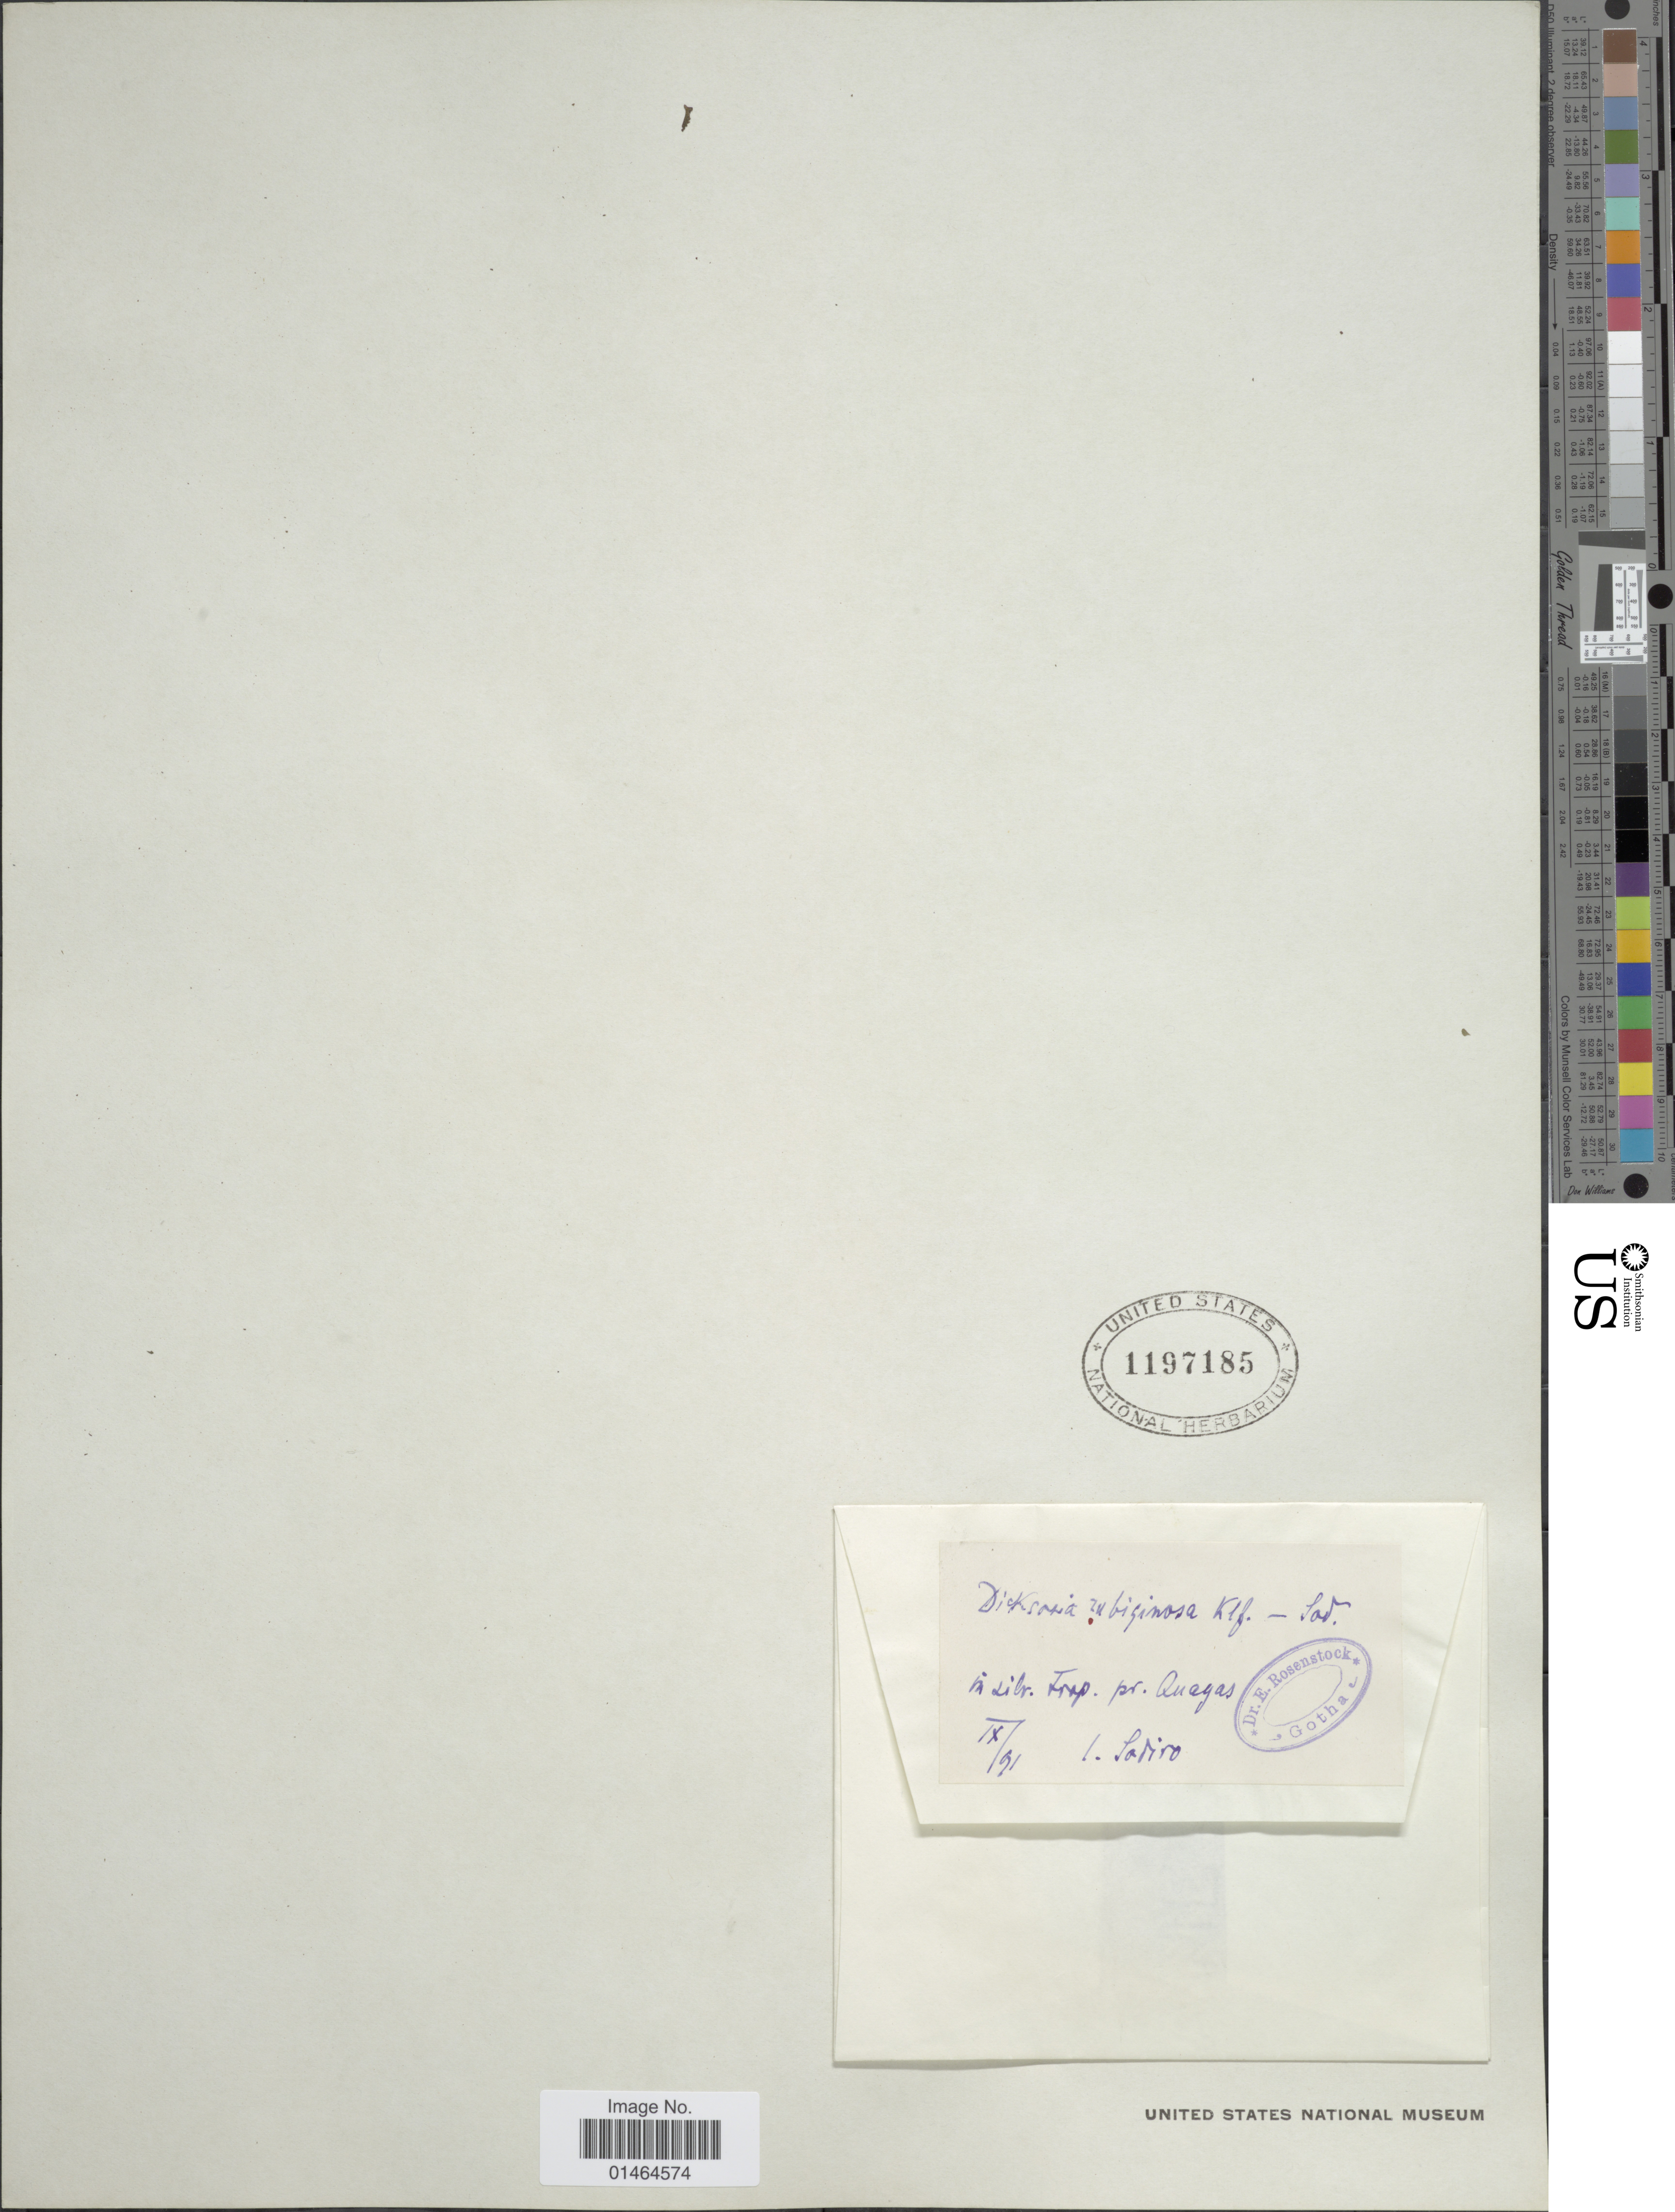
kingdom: Plantae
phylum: Tracheophyta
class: Polypodiopsida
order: Polypodiales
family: Dennstaedtiaceae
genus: Dennstaedtia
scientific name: Dennstaedtia cicutaria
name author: (Sw.) T. Moore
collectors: Sodiro, --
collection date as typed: Transcribed d/m/y: /9/91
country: Ecuador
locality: In silv. trop. pr. Quagas [interpreted]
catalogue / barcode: US 1197185